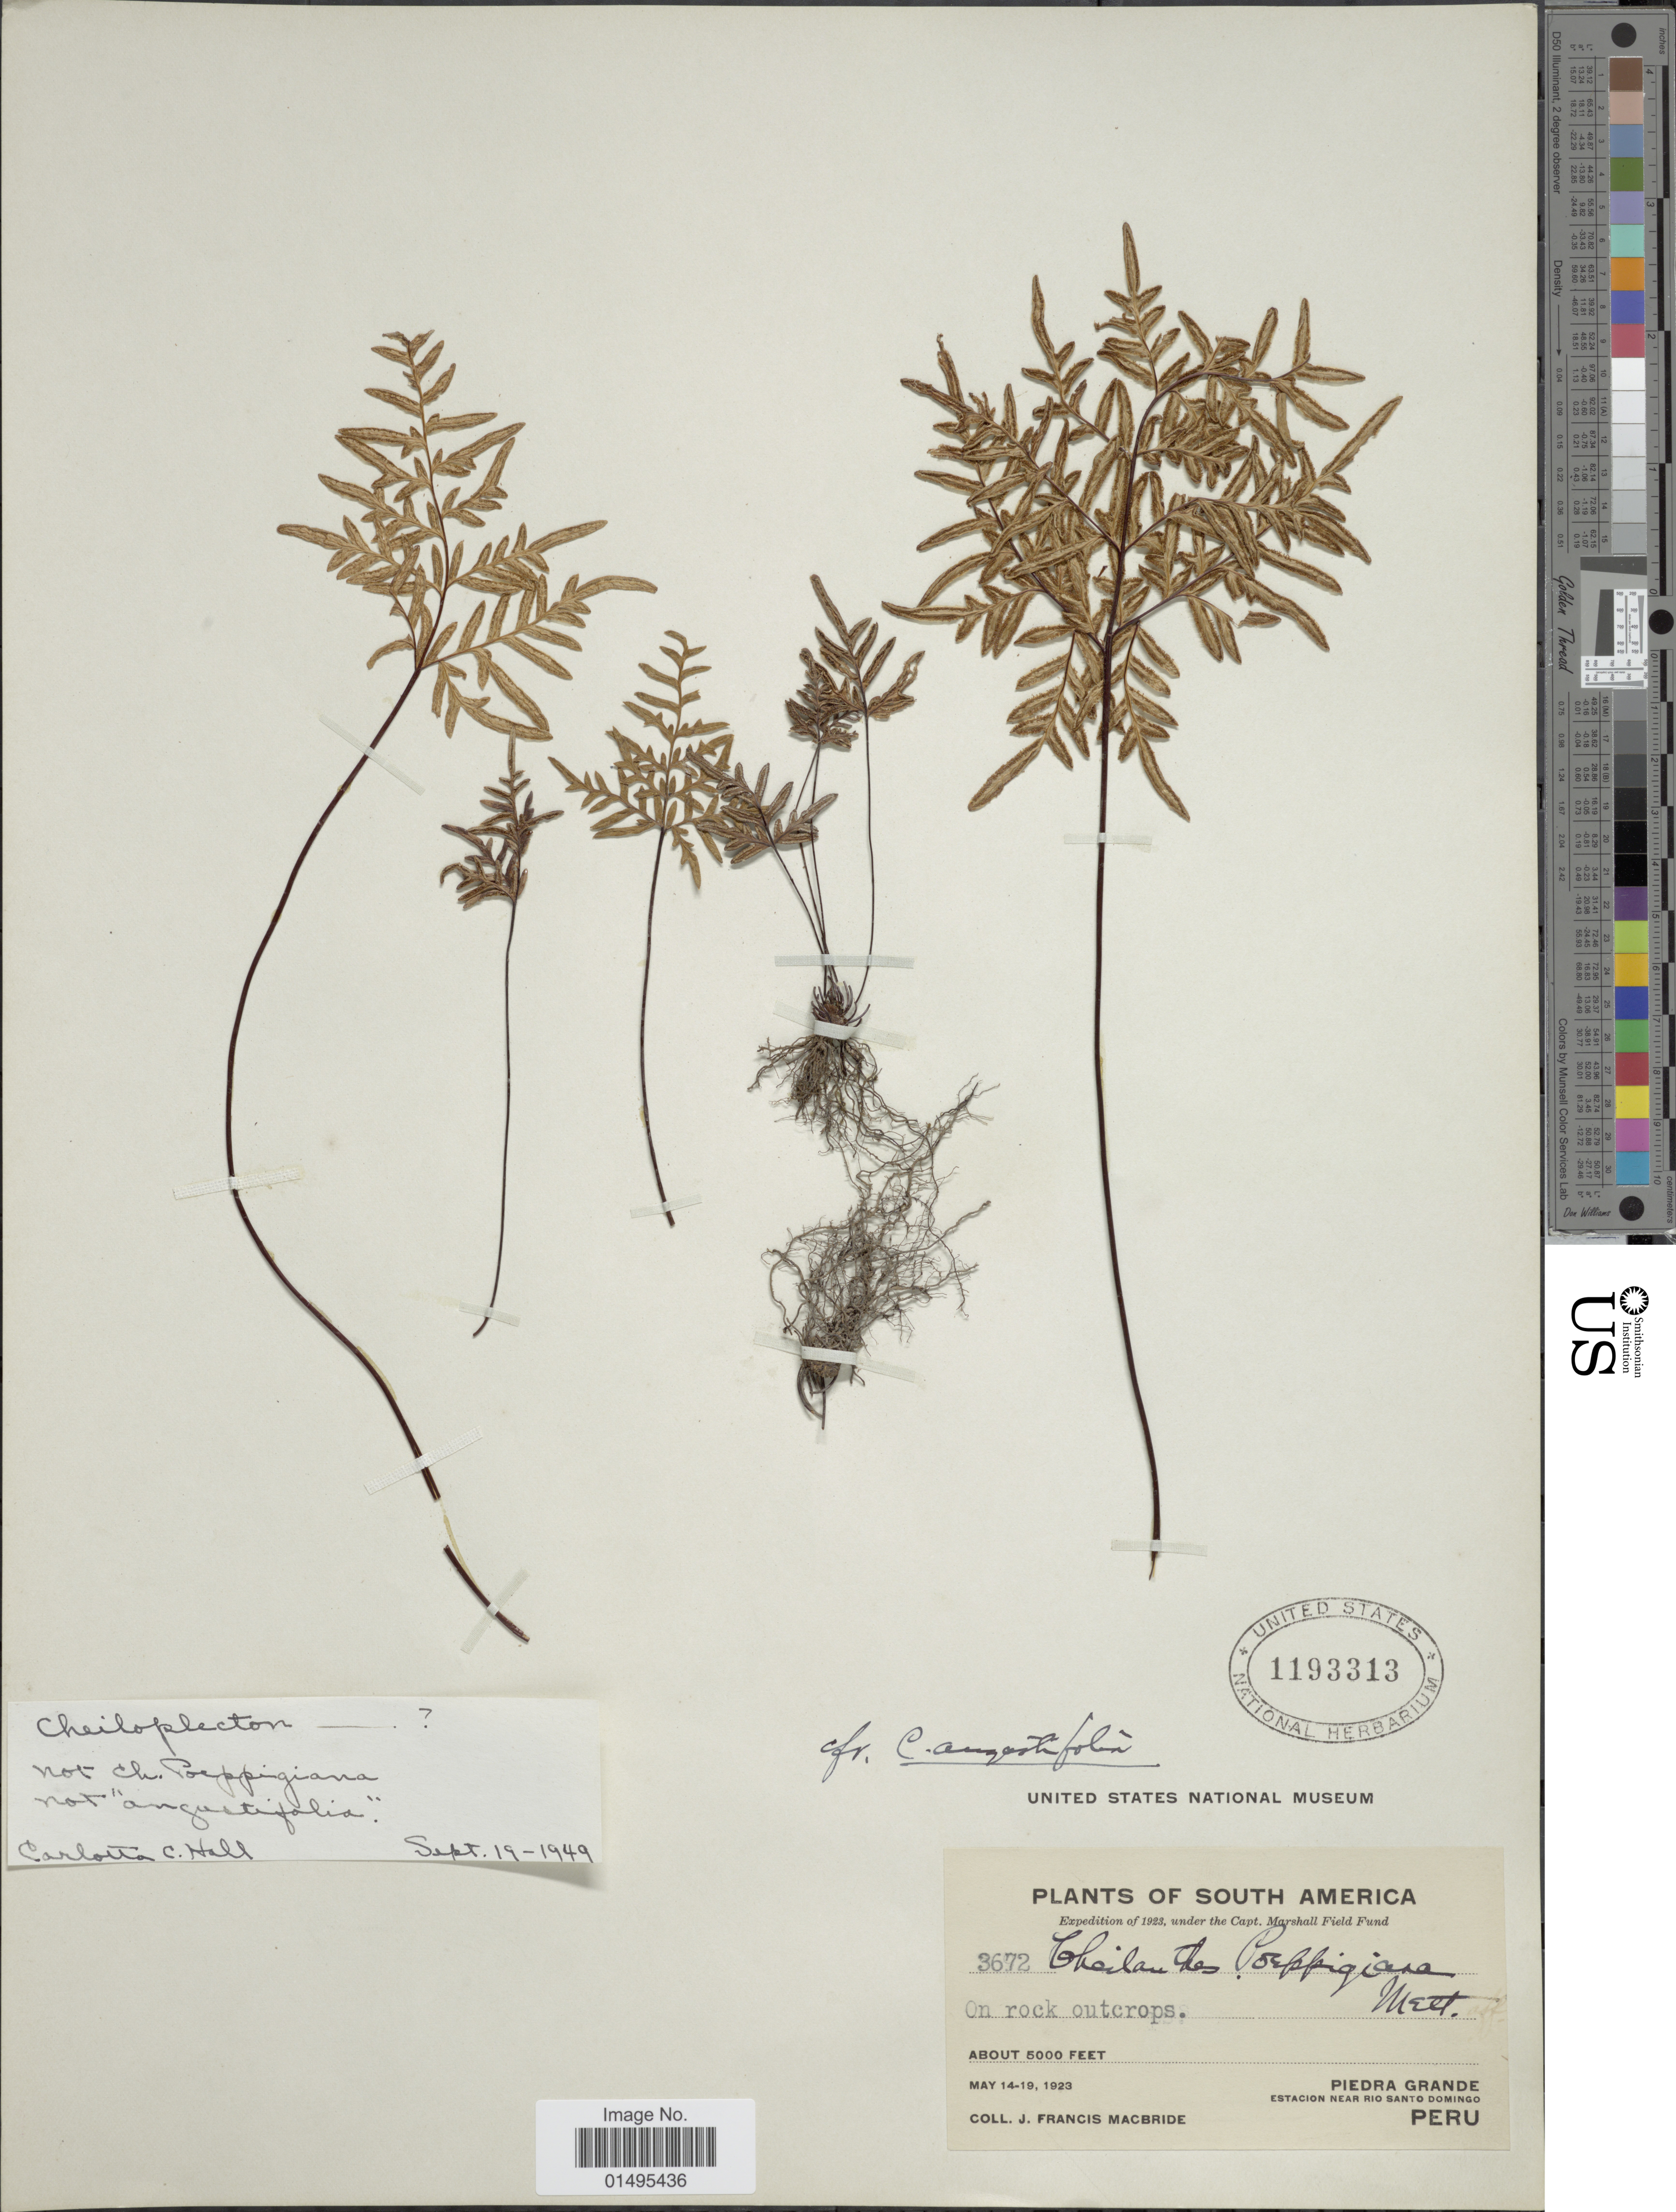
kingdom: Plantae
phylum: Tracheophyta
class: Polypodiopsida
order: Polypodiales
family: Pteridaceae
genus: Cheiloplecton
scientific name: Cheiloplecton sp.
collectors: J. F. Macbride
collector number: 3672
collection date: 1923-05-14/1923-05-19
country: Peru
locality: Piedra Grande estacion near Rio Santo Domingo, Peru, South America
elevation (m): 1524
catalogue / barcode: US 1193313